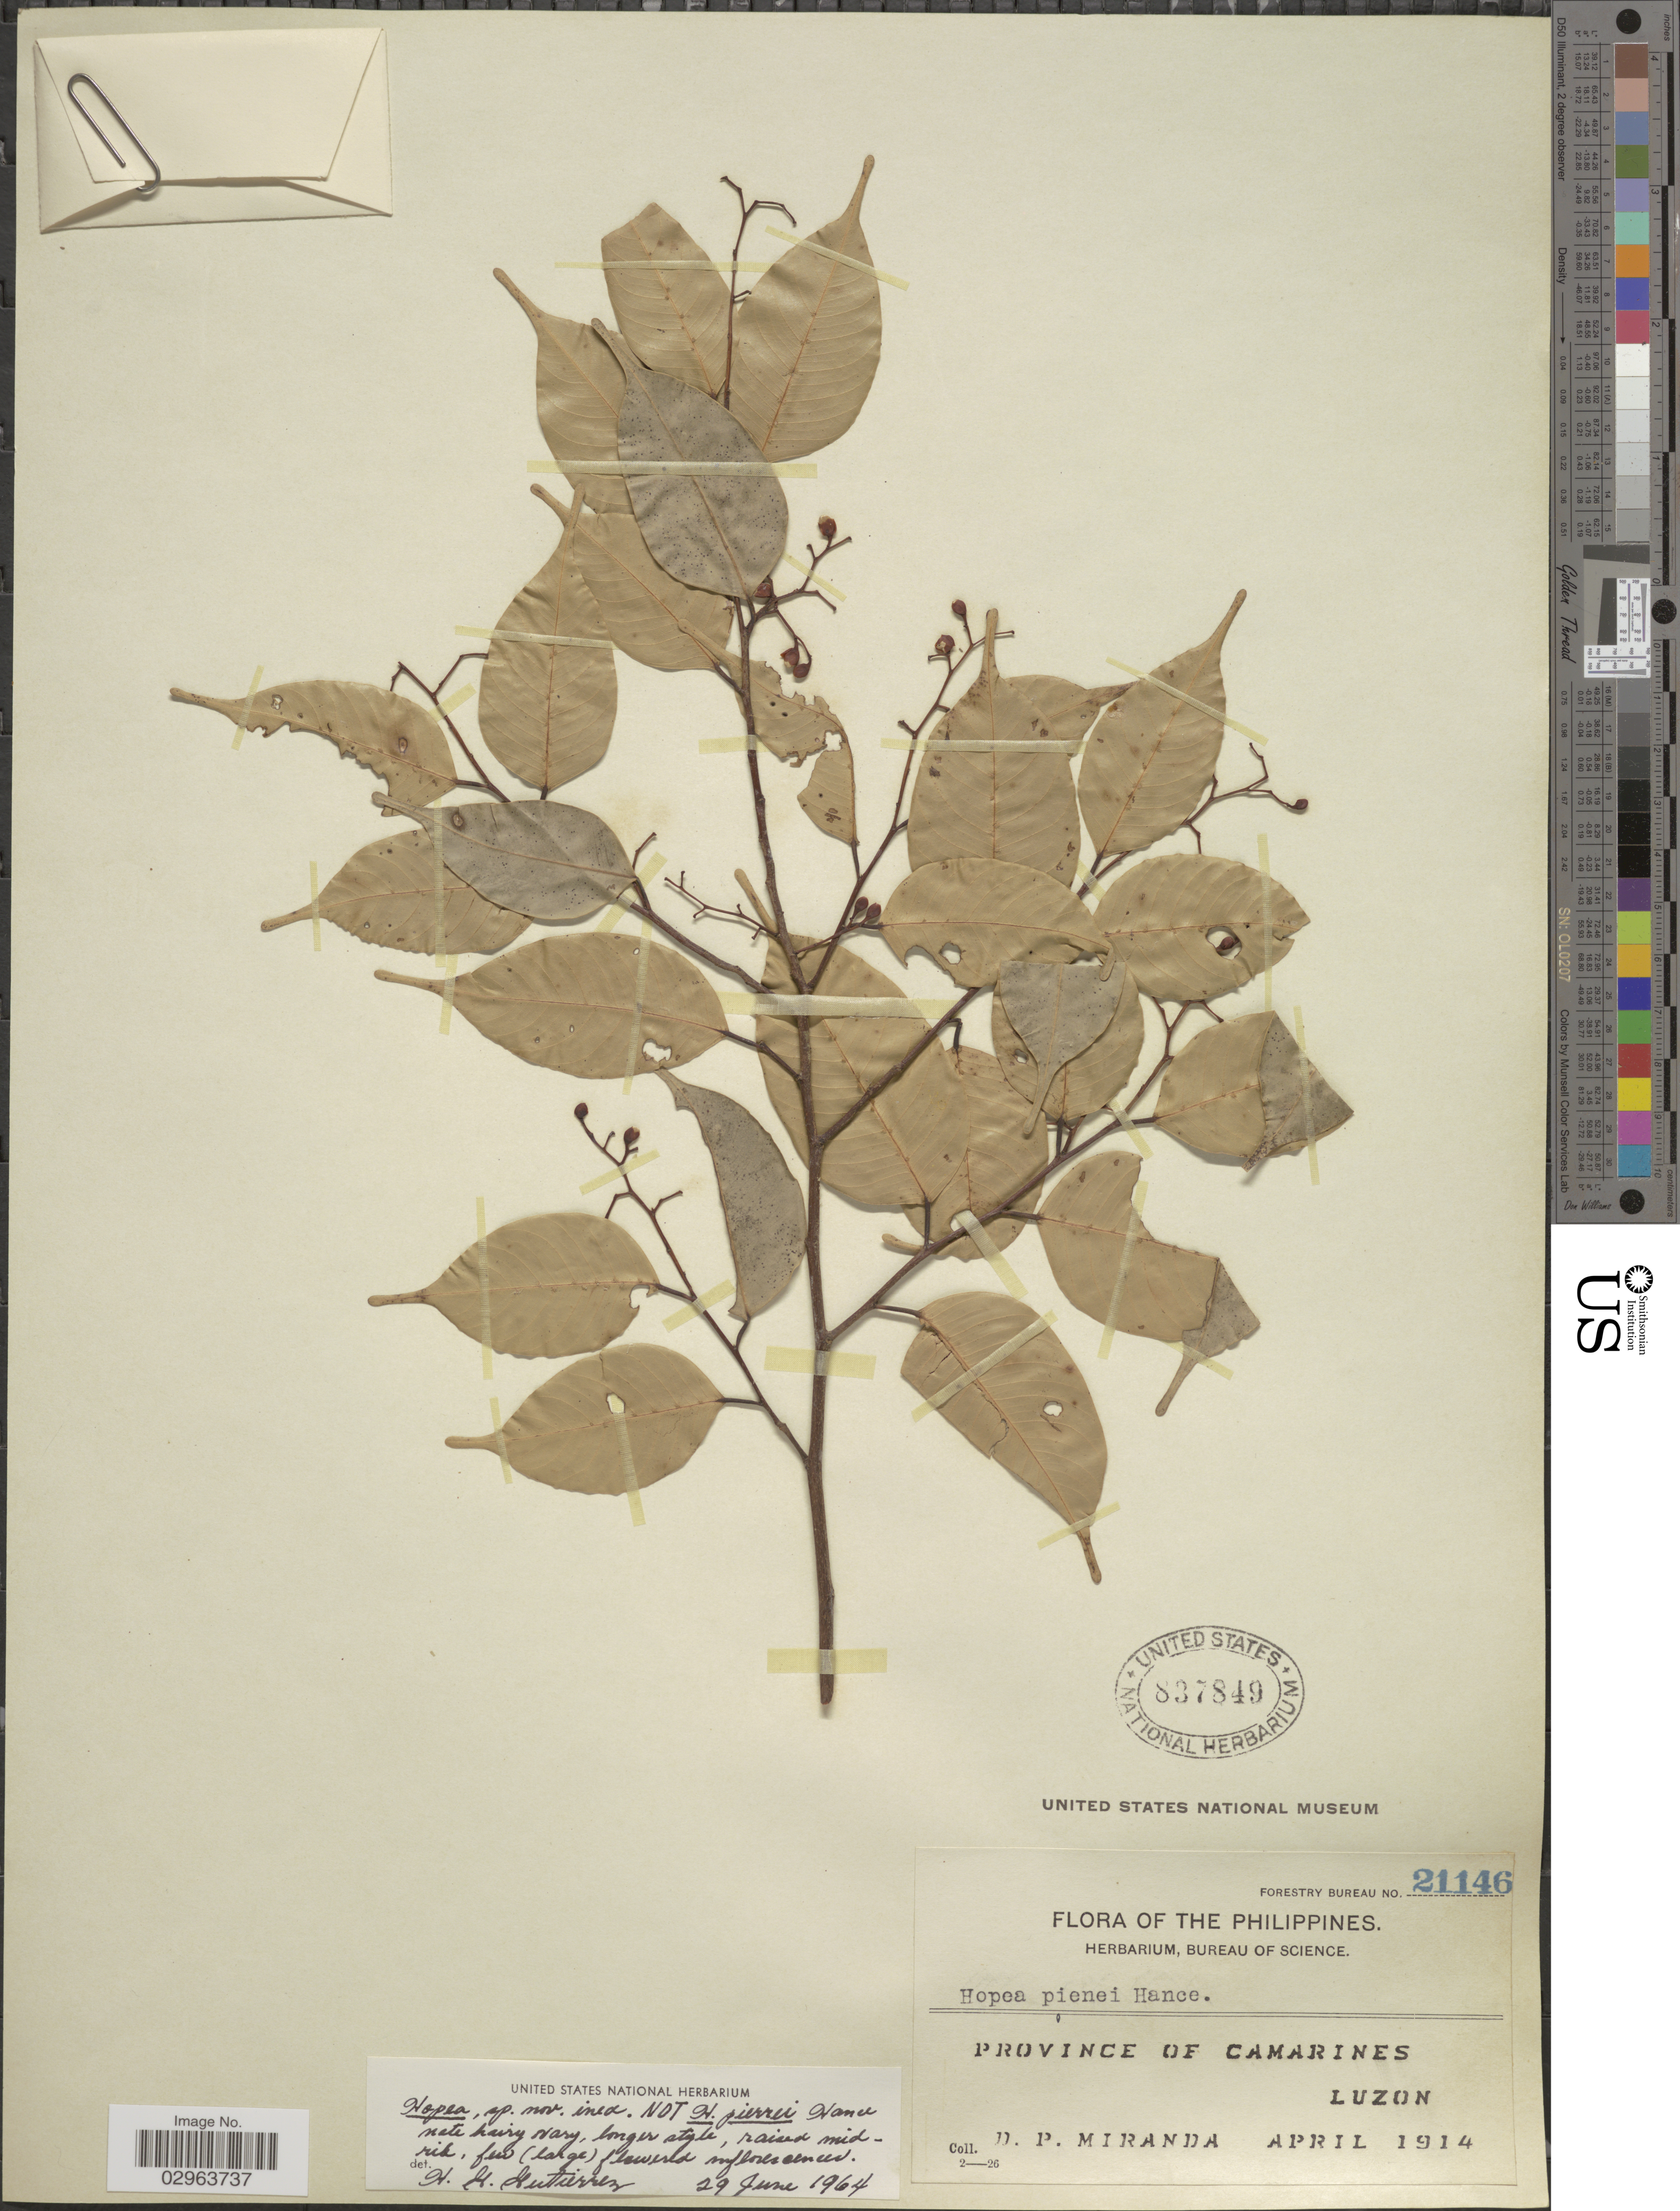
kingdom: Plantae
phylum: Tracheophyta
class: Magnoliopsida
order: Malvales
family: Dipterocarpaceae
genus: Hopea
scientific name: Hopea pierrei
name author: Hance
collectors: D. P. Miranda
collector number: Forestry Bureau 21146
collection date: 1914-04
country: Philippines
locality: Province of Camarines Luzon.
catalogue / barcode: US 837849